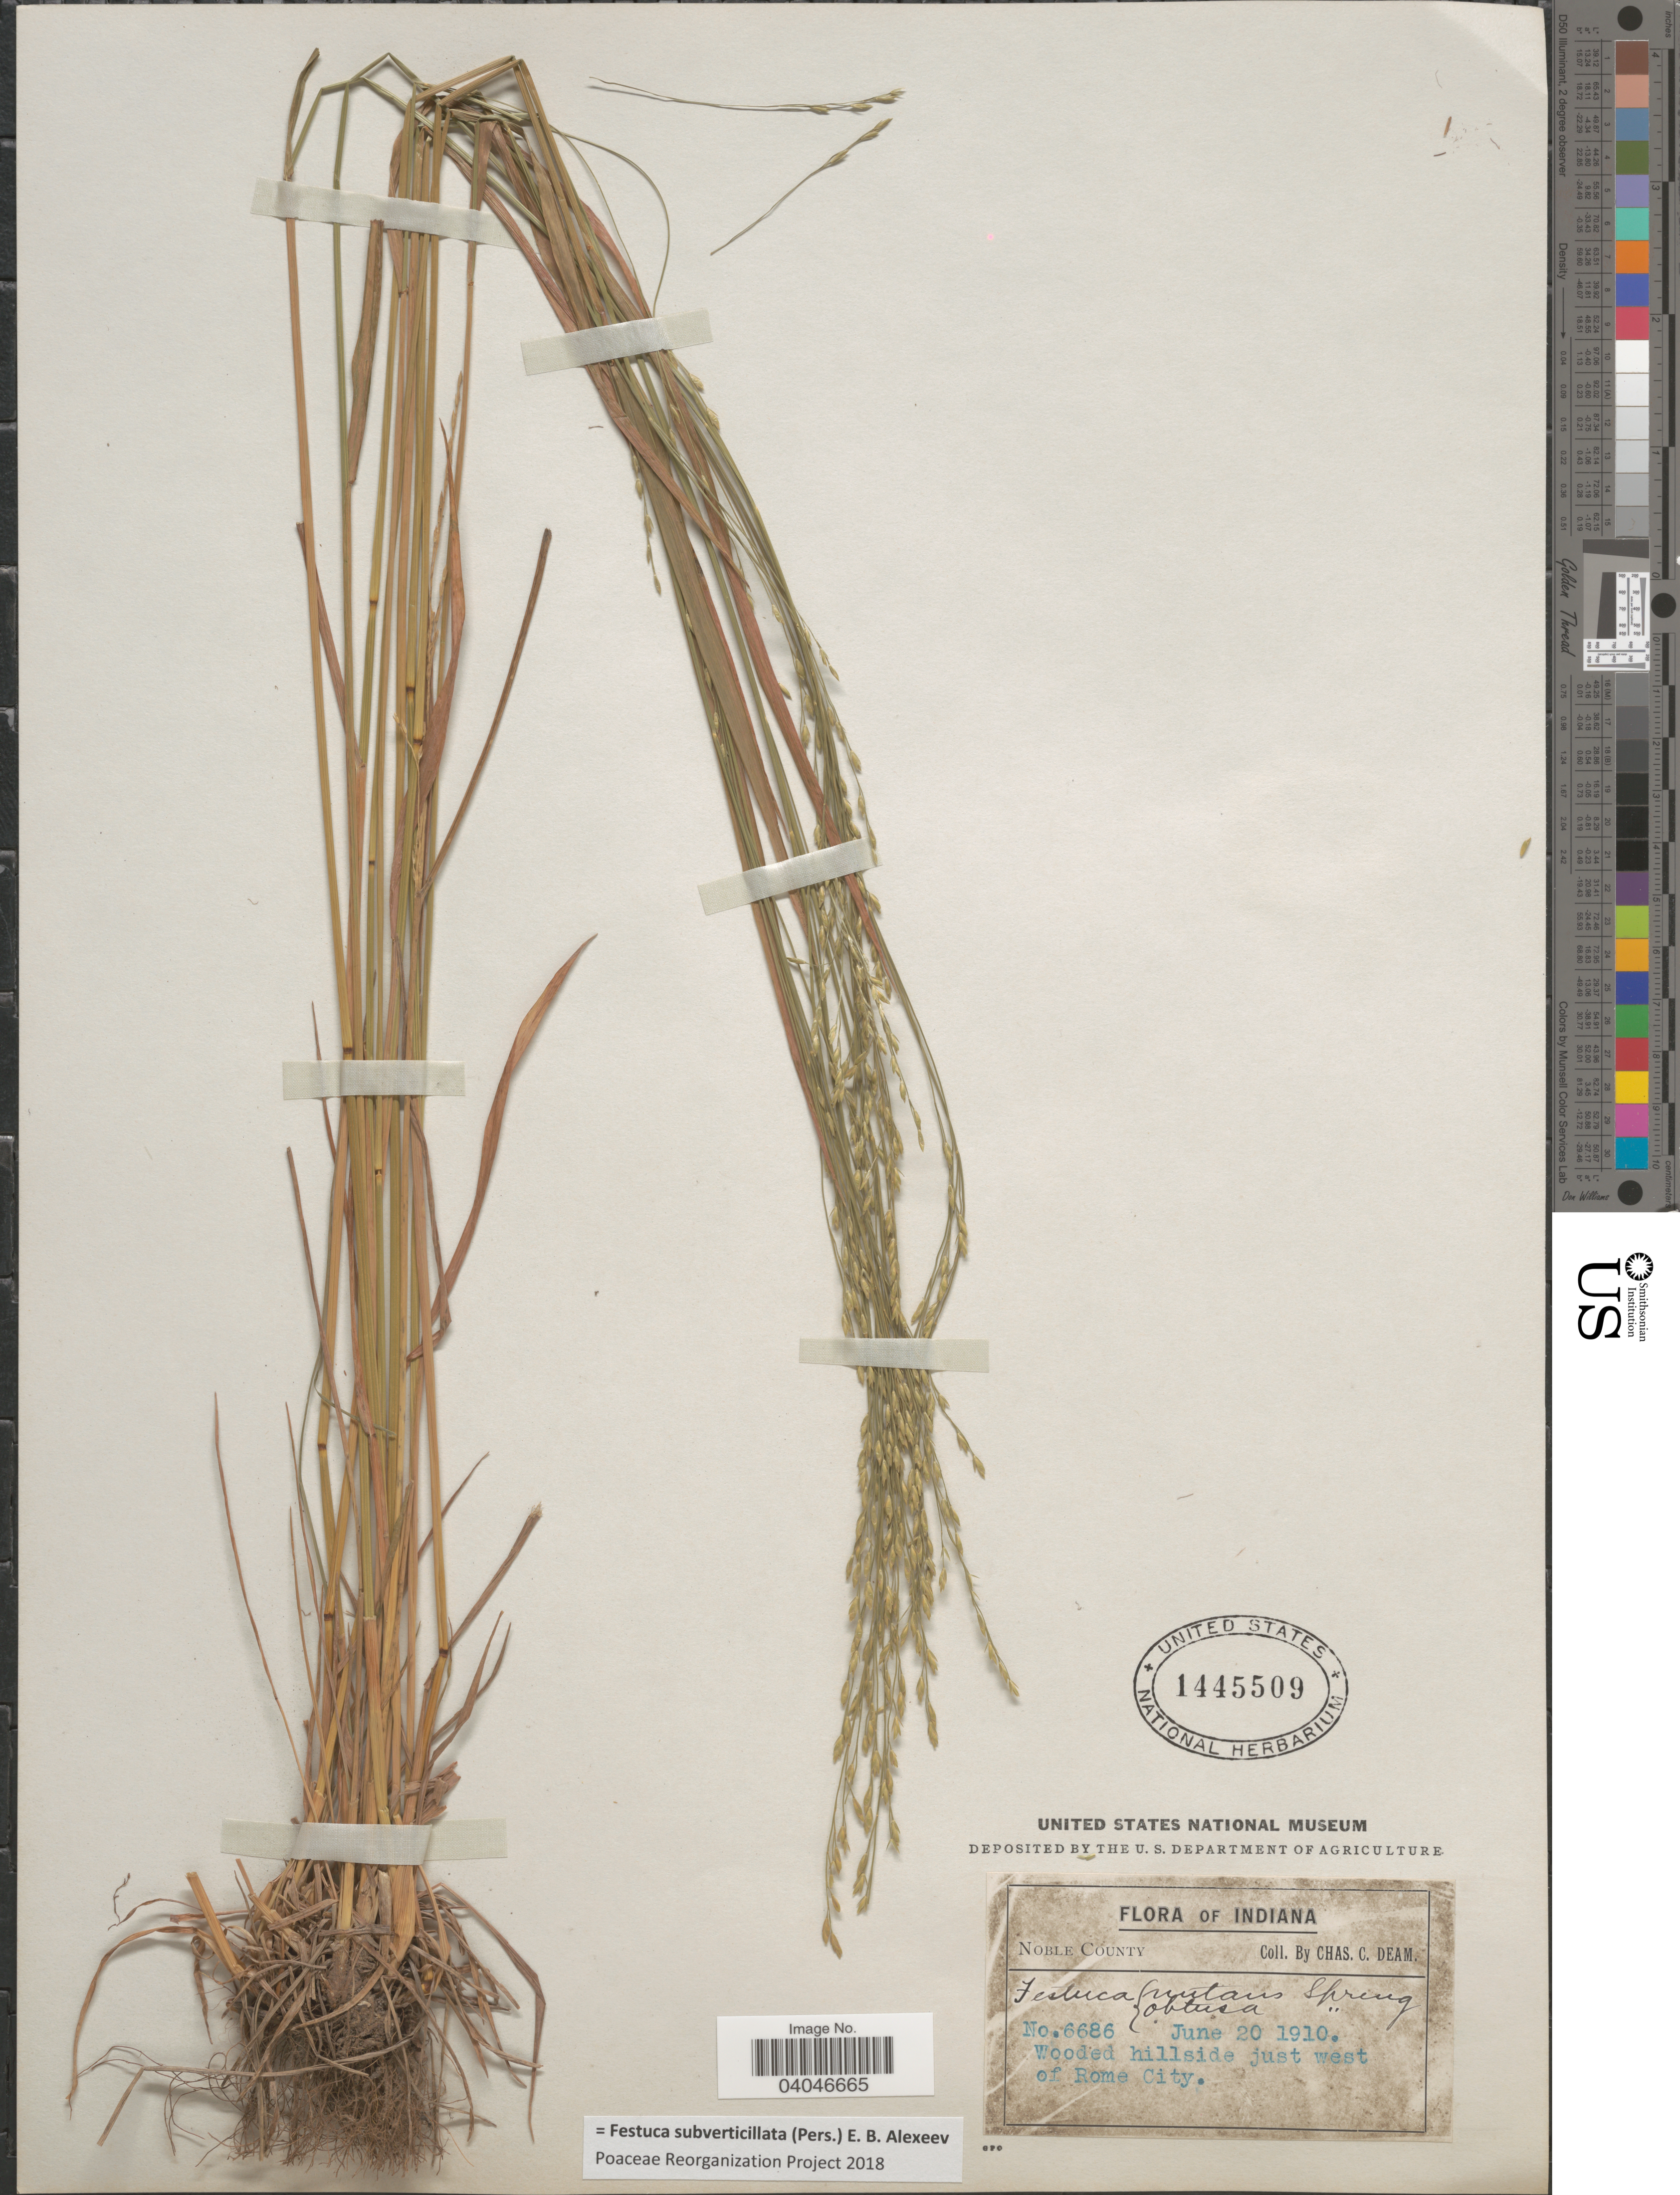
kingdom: Plantae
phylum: Tracheophyta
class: Liliopsida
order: Poales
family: Poaceae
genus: Festuca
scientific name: Festuca subverticillata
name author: (Pers.) E.B. Alexeev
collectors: C. C. Deam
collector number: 6686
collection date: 1910-06-20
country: United States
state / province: Indiana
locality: Noble County. Wooded hillside just west of Rome City.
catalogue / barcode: US 1445509